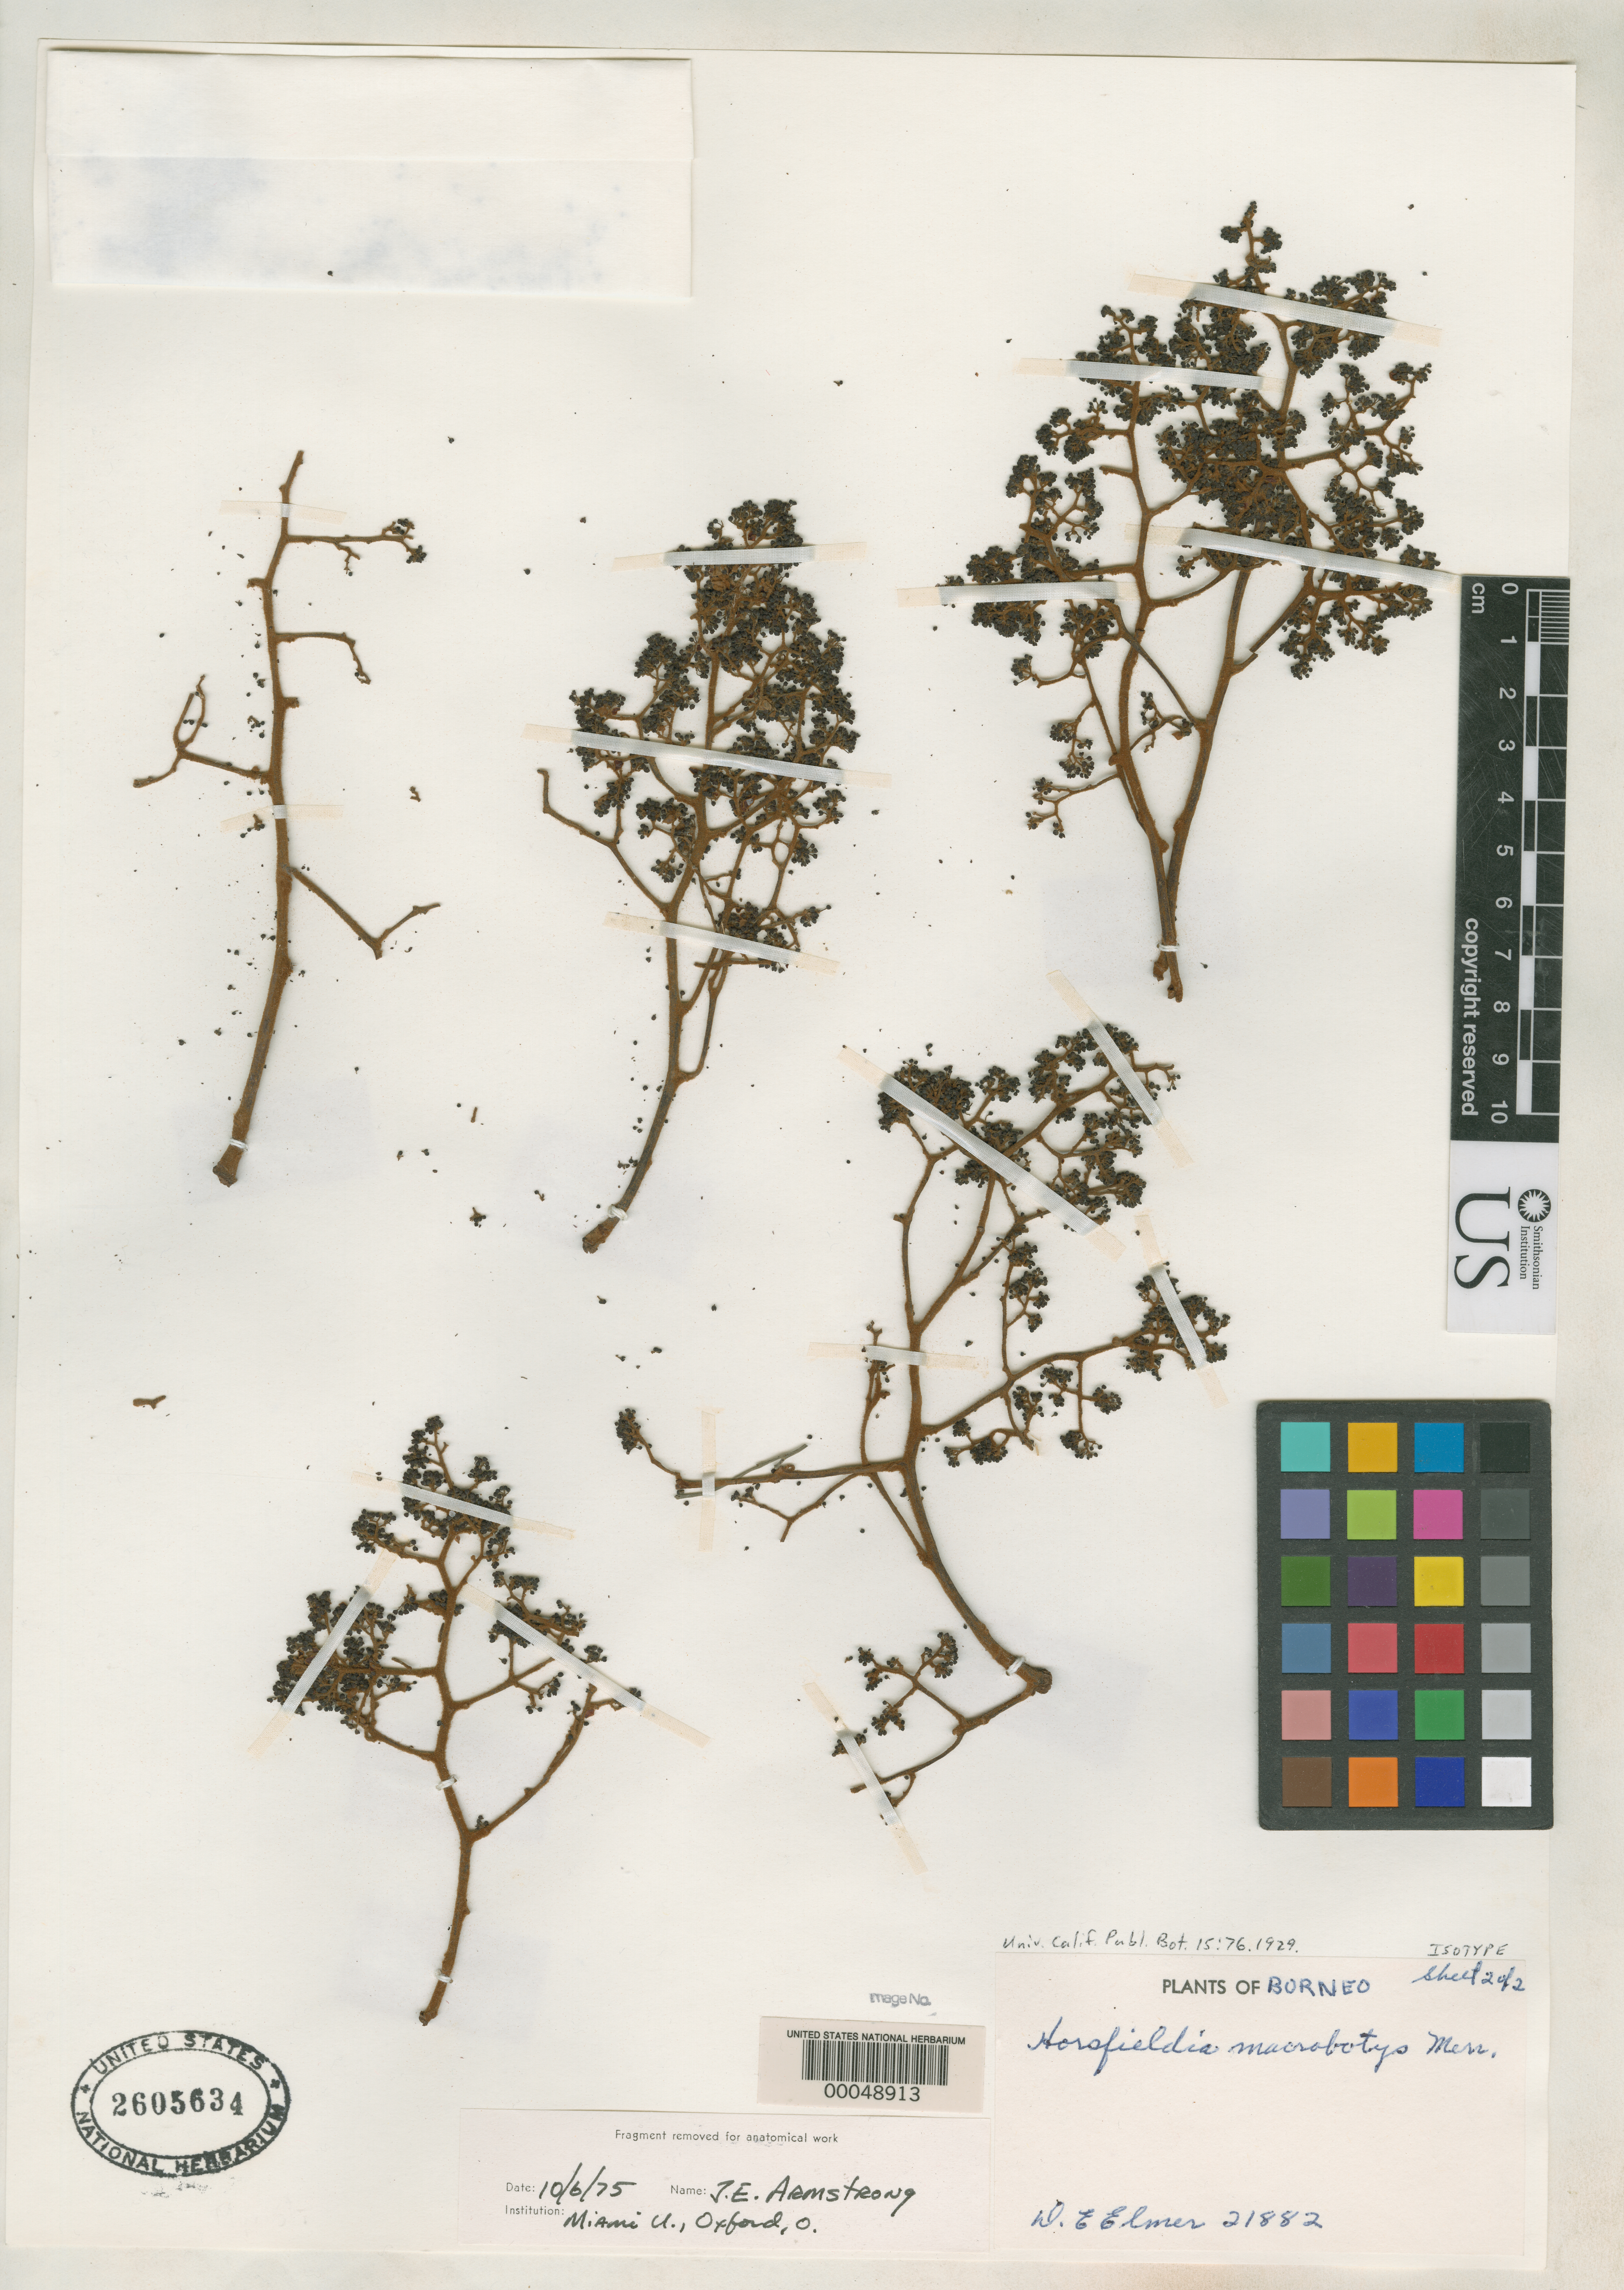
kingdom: Plantae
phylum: Tracheophyta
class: Magnoliopsida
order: Magnoliales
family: Myristicaceae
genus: Horsfieldia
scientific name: Horsfieldia macrobotys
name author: Merr.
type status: Isotype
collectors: A. D. E. Elmer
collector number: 21882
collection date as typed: Oct 1922 to -- Mar 1923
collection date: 1922-10/1923-03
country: Malaysia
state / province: Sabah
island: Borneo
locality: Tawao.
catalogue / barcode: US 2605634